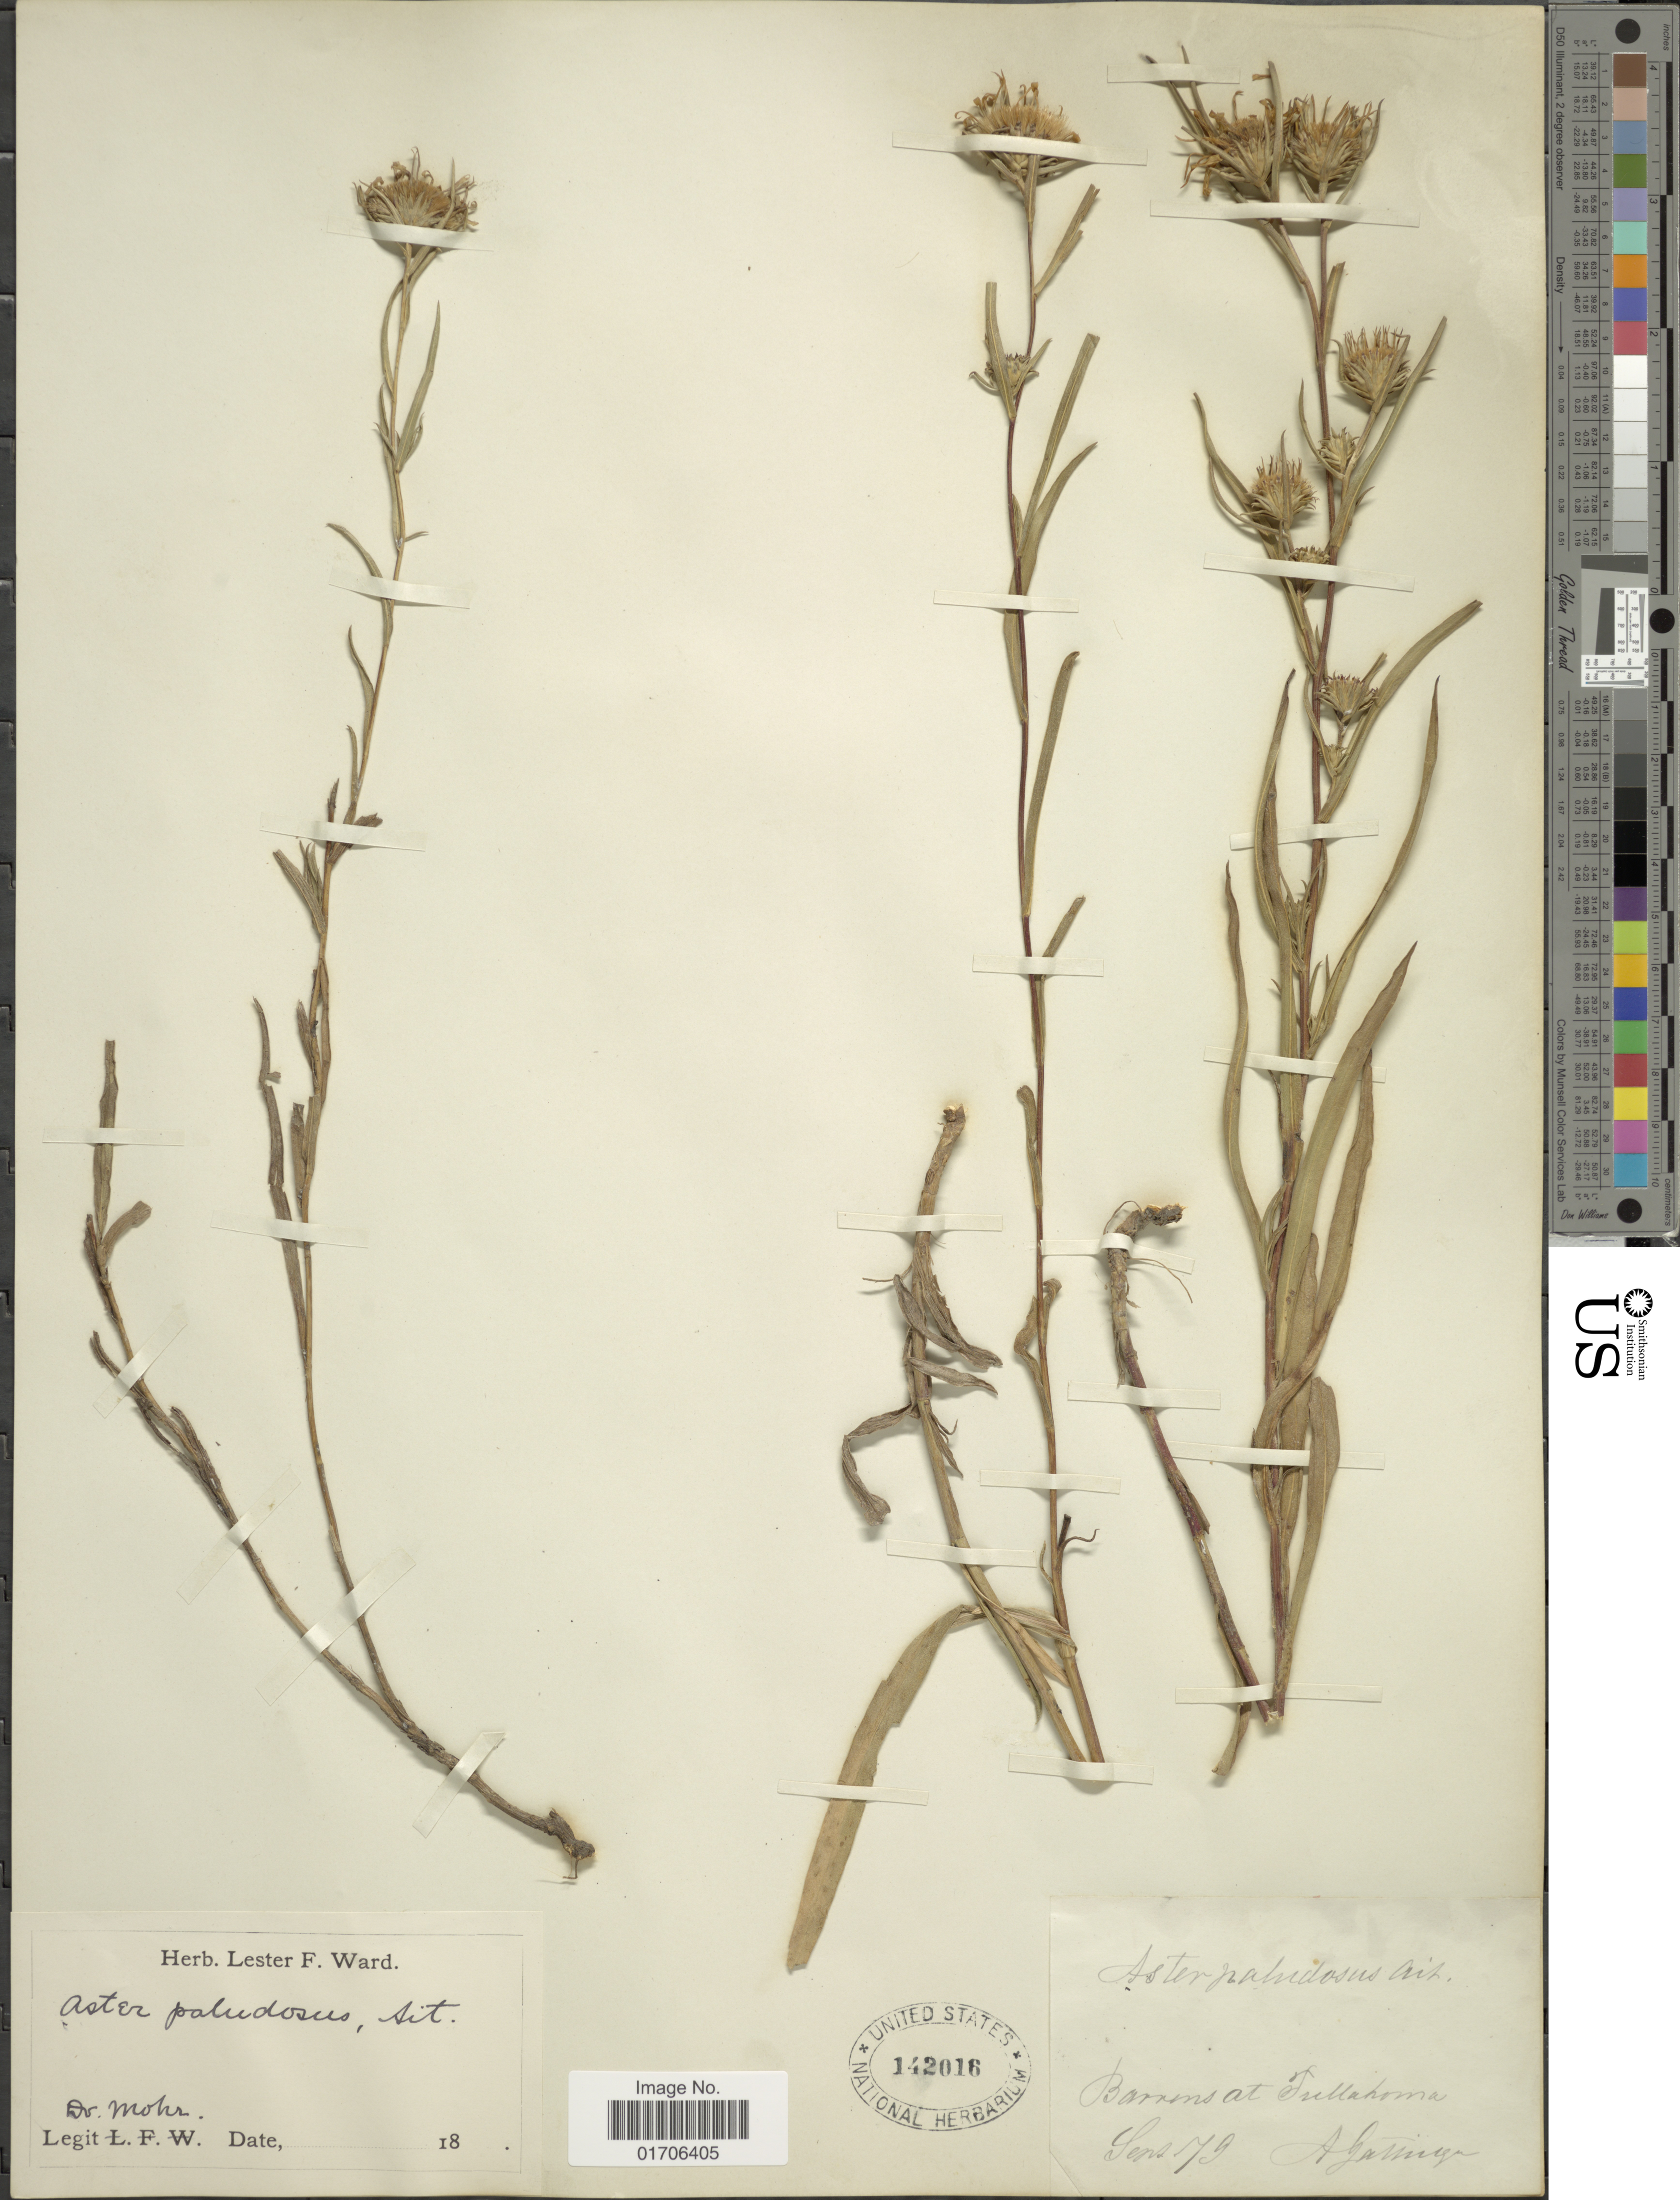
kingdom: Plantae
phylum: Tracheophyta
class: Magnoliopsida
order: Asterales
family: Asteraceae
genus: Eurybia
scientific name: Eurybia hemispherica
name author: G.L. Nesom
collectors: A. Gattinger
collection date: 1879-09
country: United States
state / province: Tennessee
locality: Barrens at Tullahoma.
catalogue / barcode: US 142016